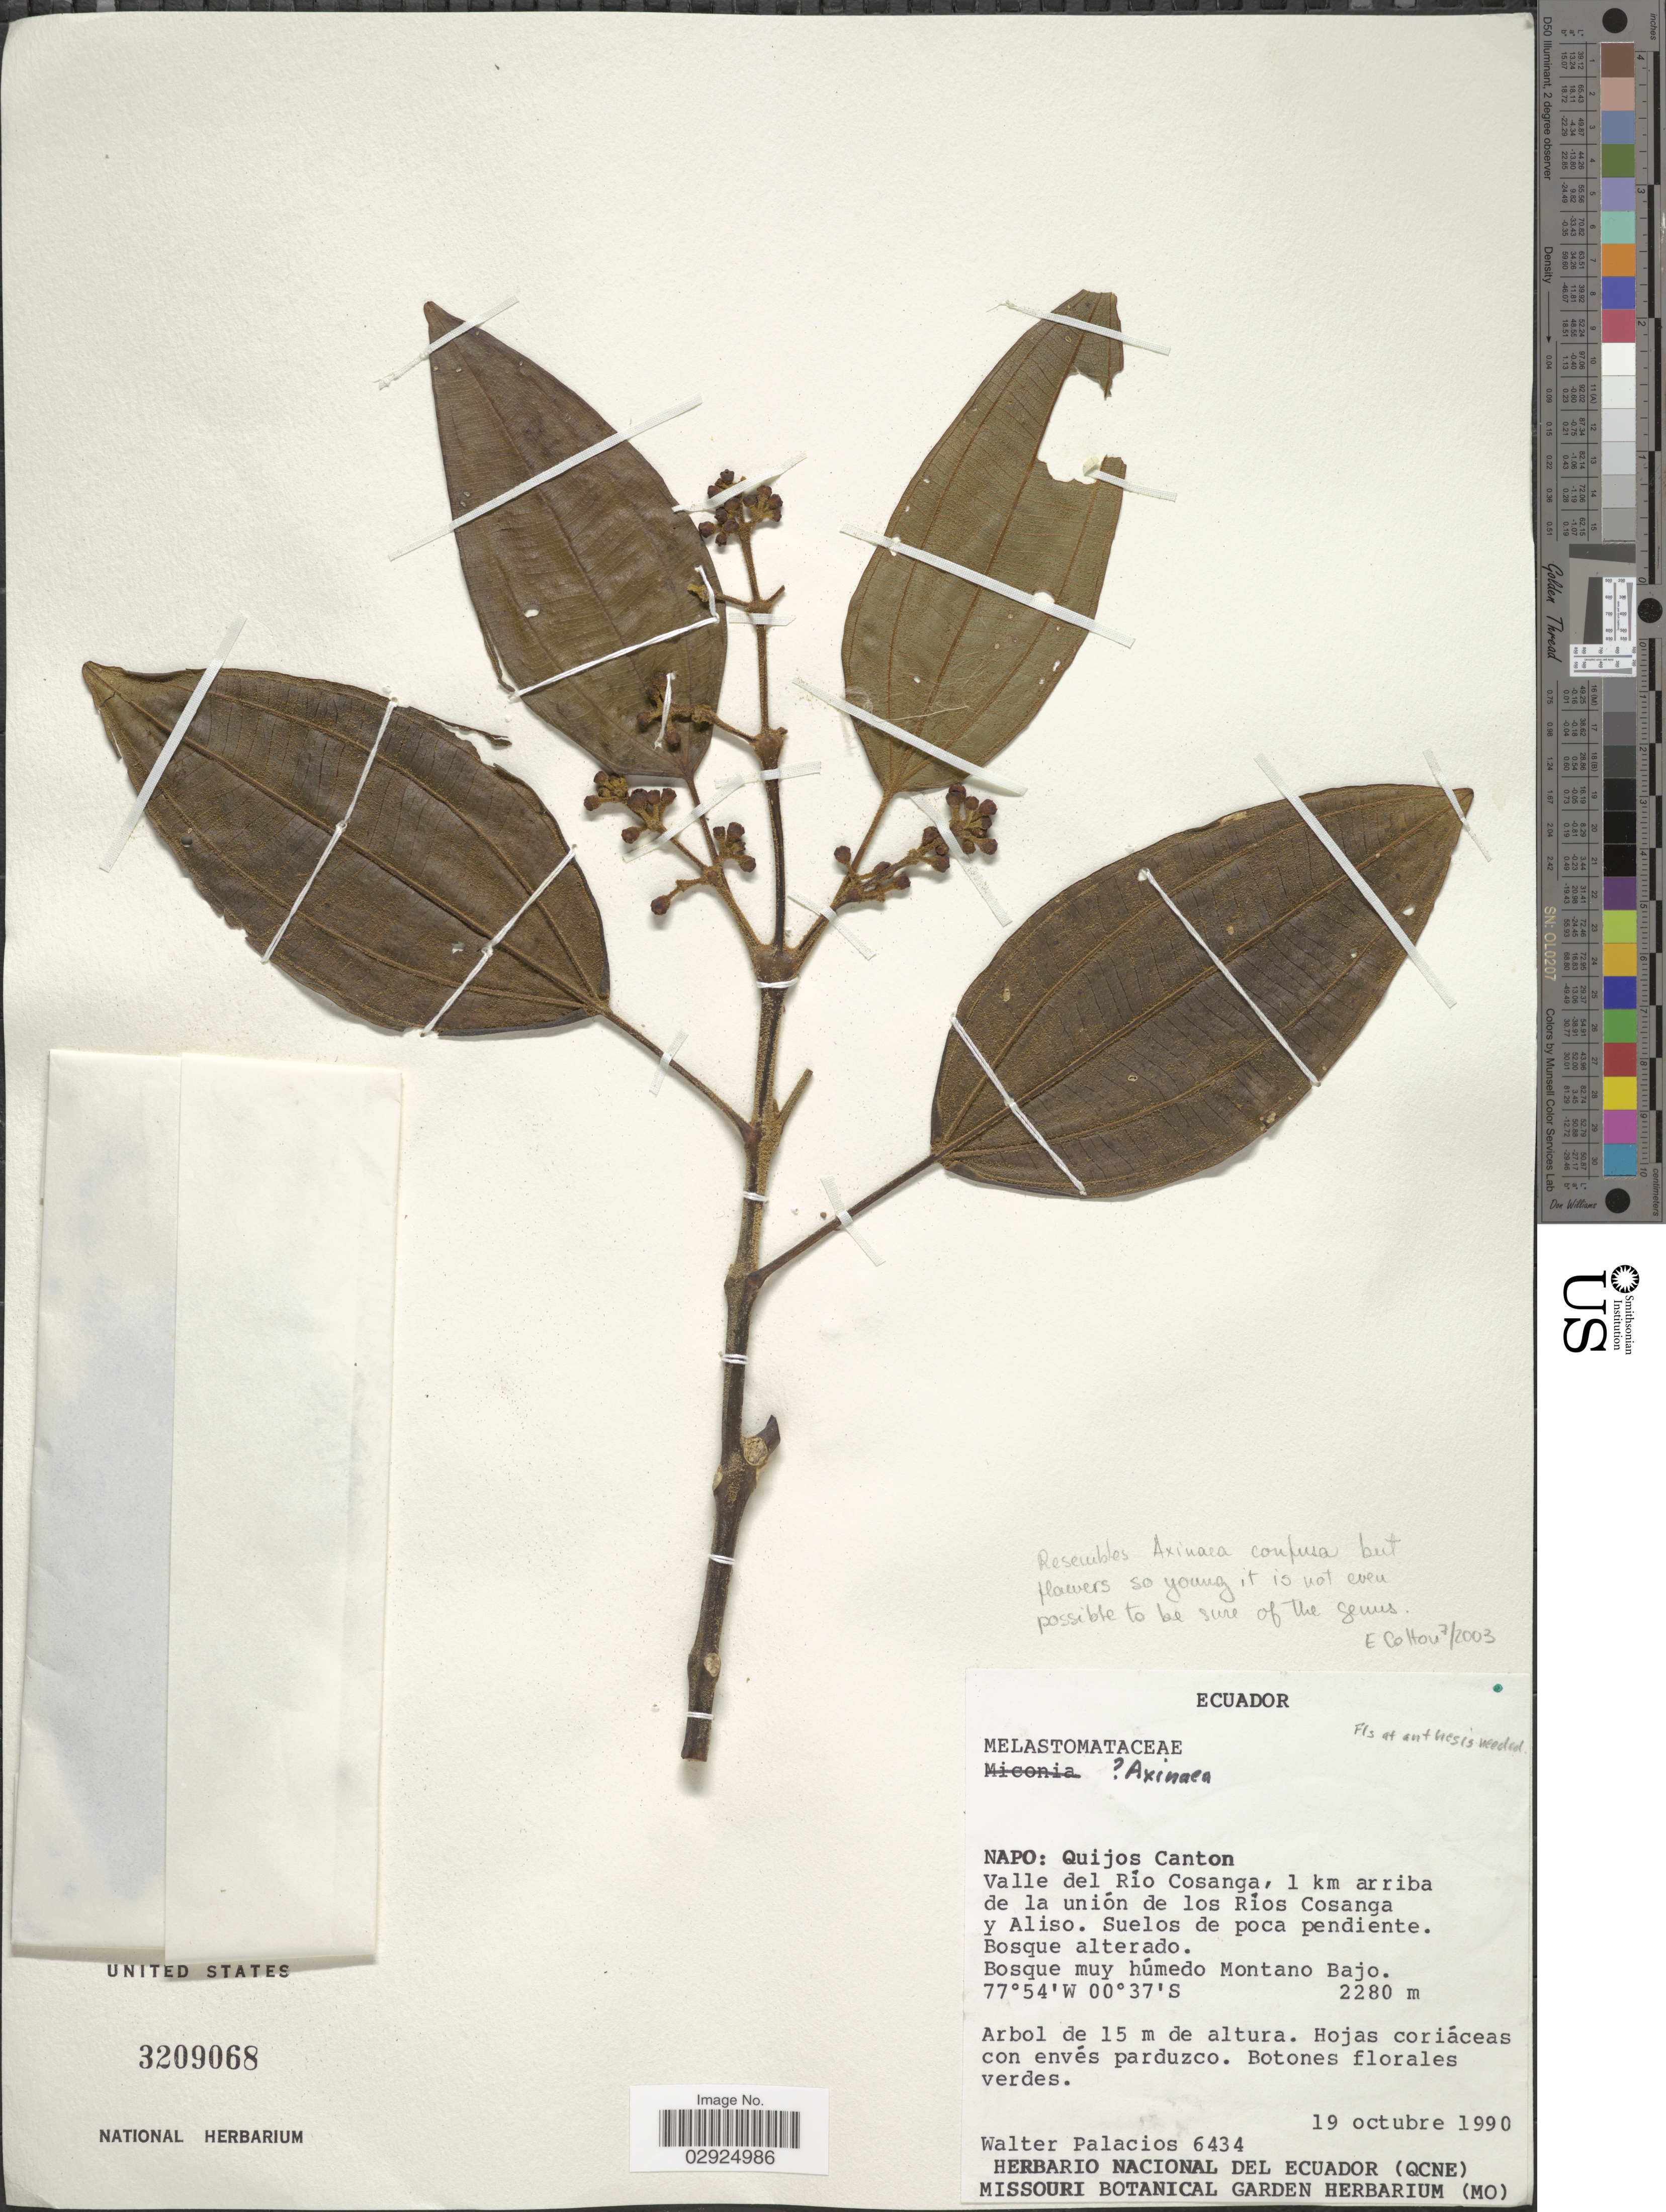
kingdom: Plantae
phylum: Tracheophyta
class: Magnoliopsida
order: Myrtales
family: Melastomataceae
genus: Axinaea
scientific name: Axinaea sp.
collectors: W. Palacios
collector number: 6434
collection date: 1990-10-19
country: Ecuador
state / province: Napo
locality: Napo: Quijos Canton, Valle del Río Cosanga, 1 km arriba de la unión de los Ríos Cosanga y Aliso.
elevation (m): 2280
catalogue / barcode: US 3209068